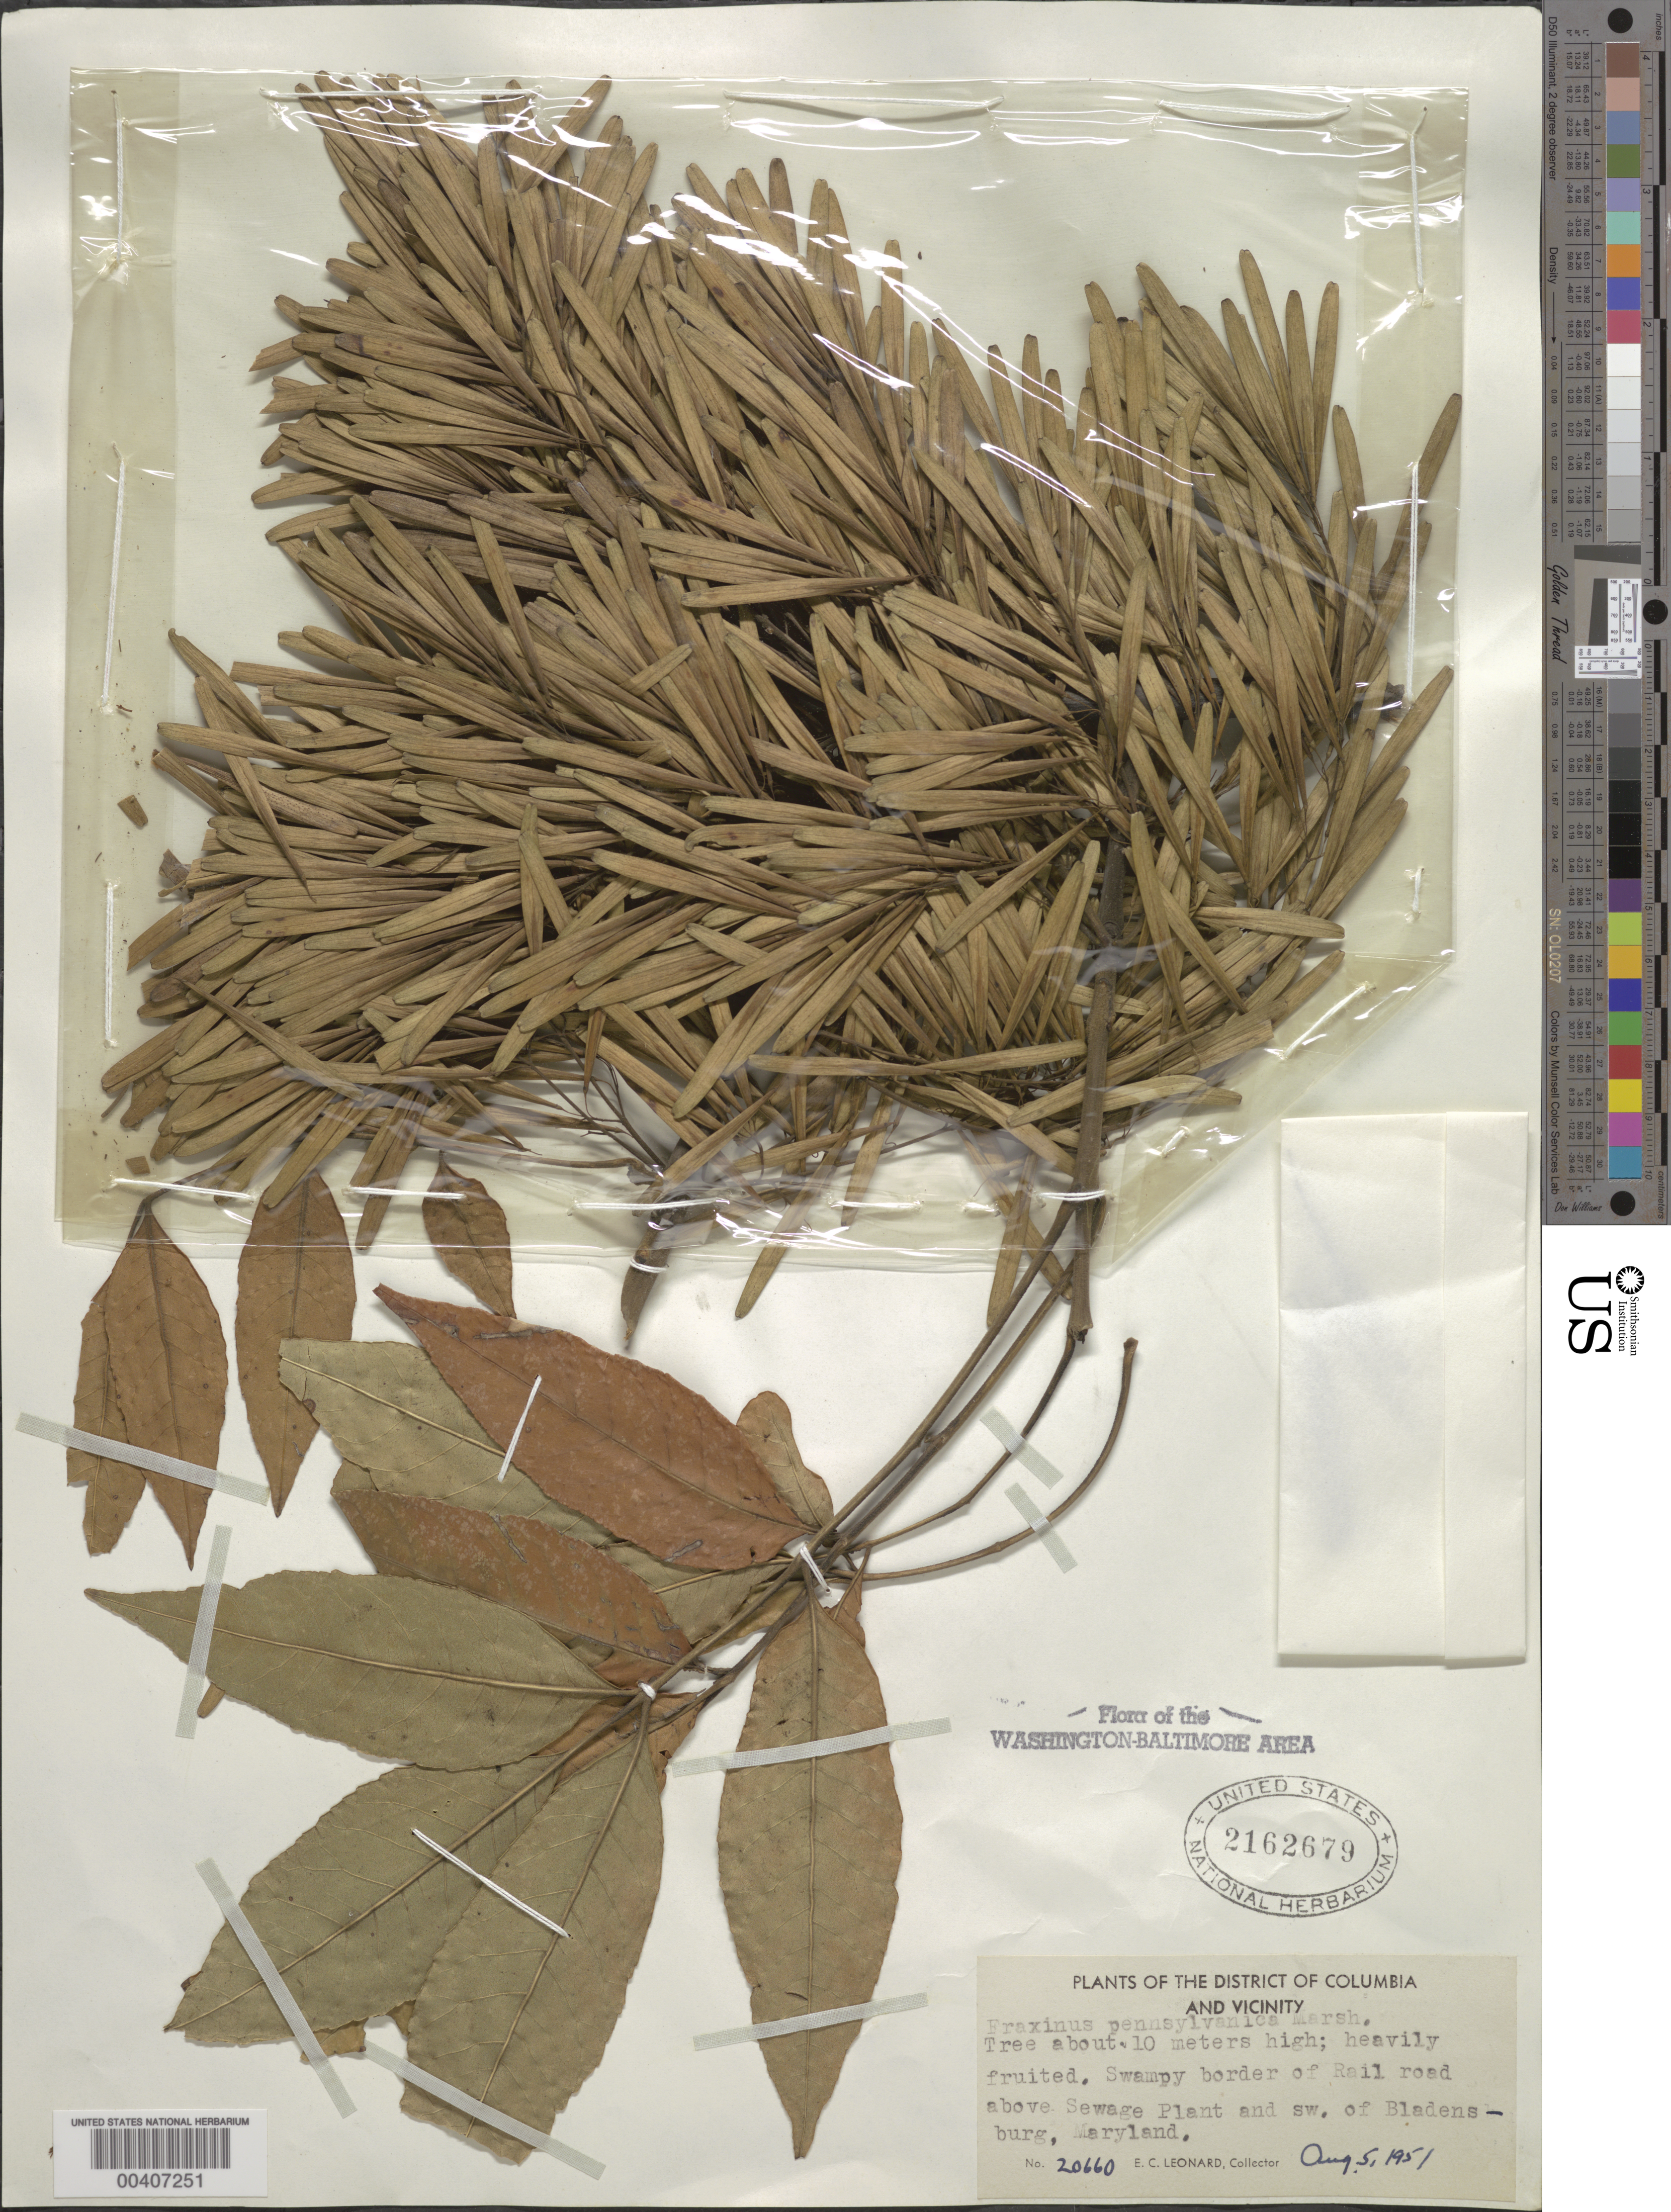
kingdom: Plantae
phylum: Tracheophyta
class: Magnoliopsida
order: Lamiales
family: Oleaceae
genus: Fraxinus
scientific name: Fraxinus pennsylvanica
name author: Marshall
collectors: E. C. Leonard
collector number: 20660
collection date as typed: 05 Aug 1951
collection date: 1951-08-05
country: United States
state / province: Maryland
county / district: Prince George's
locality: Near railroad and Sewage Plant, southwest of Bladensburg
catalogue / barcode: US 2162679